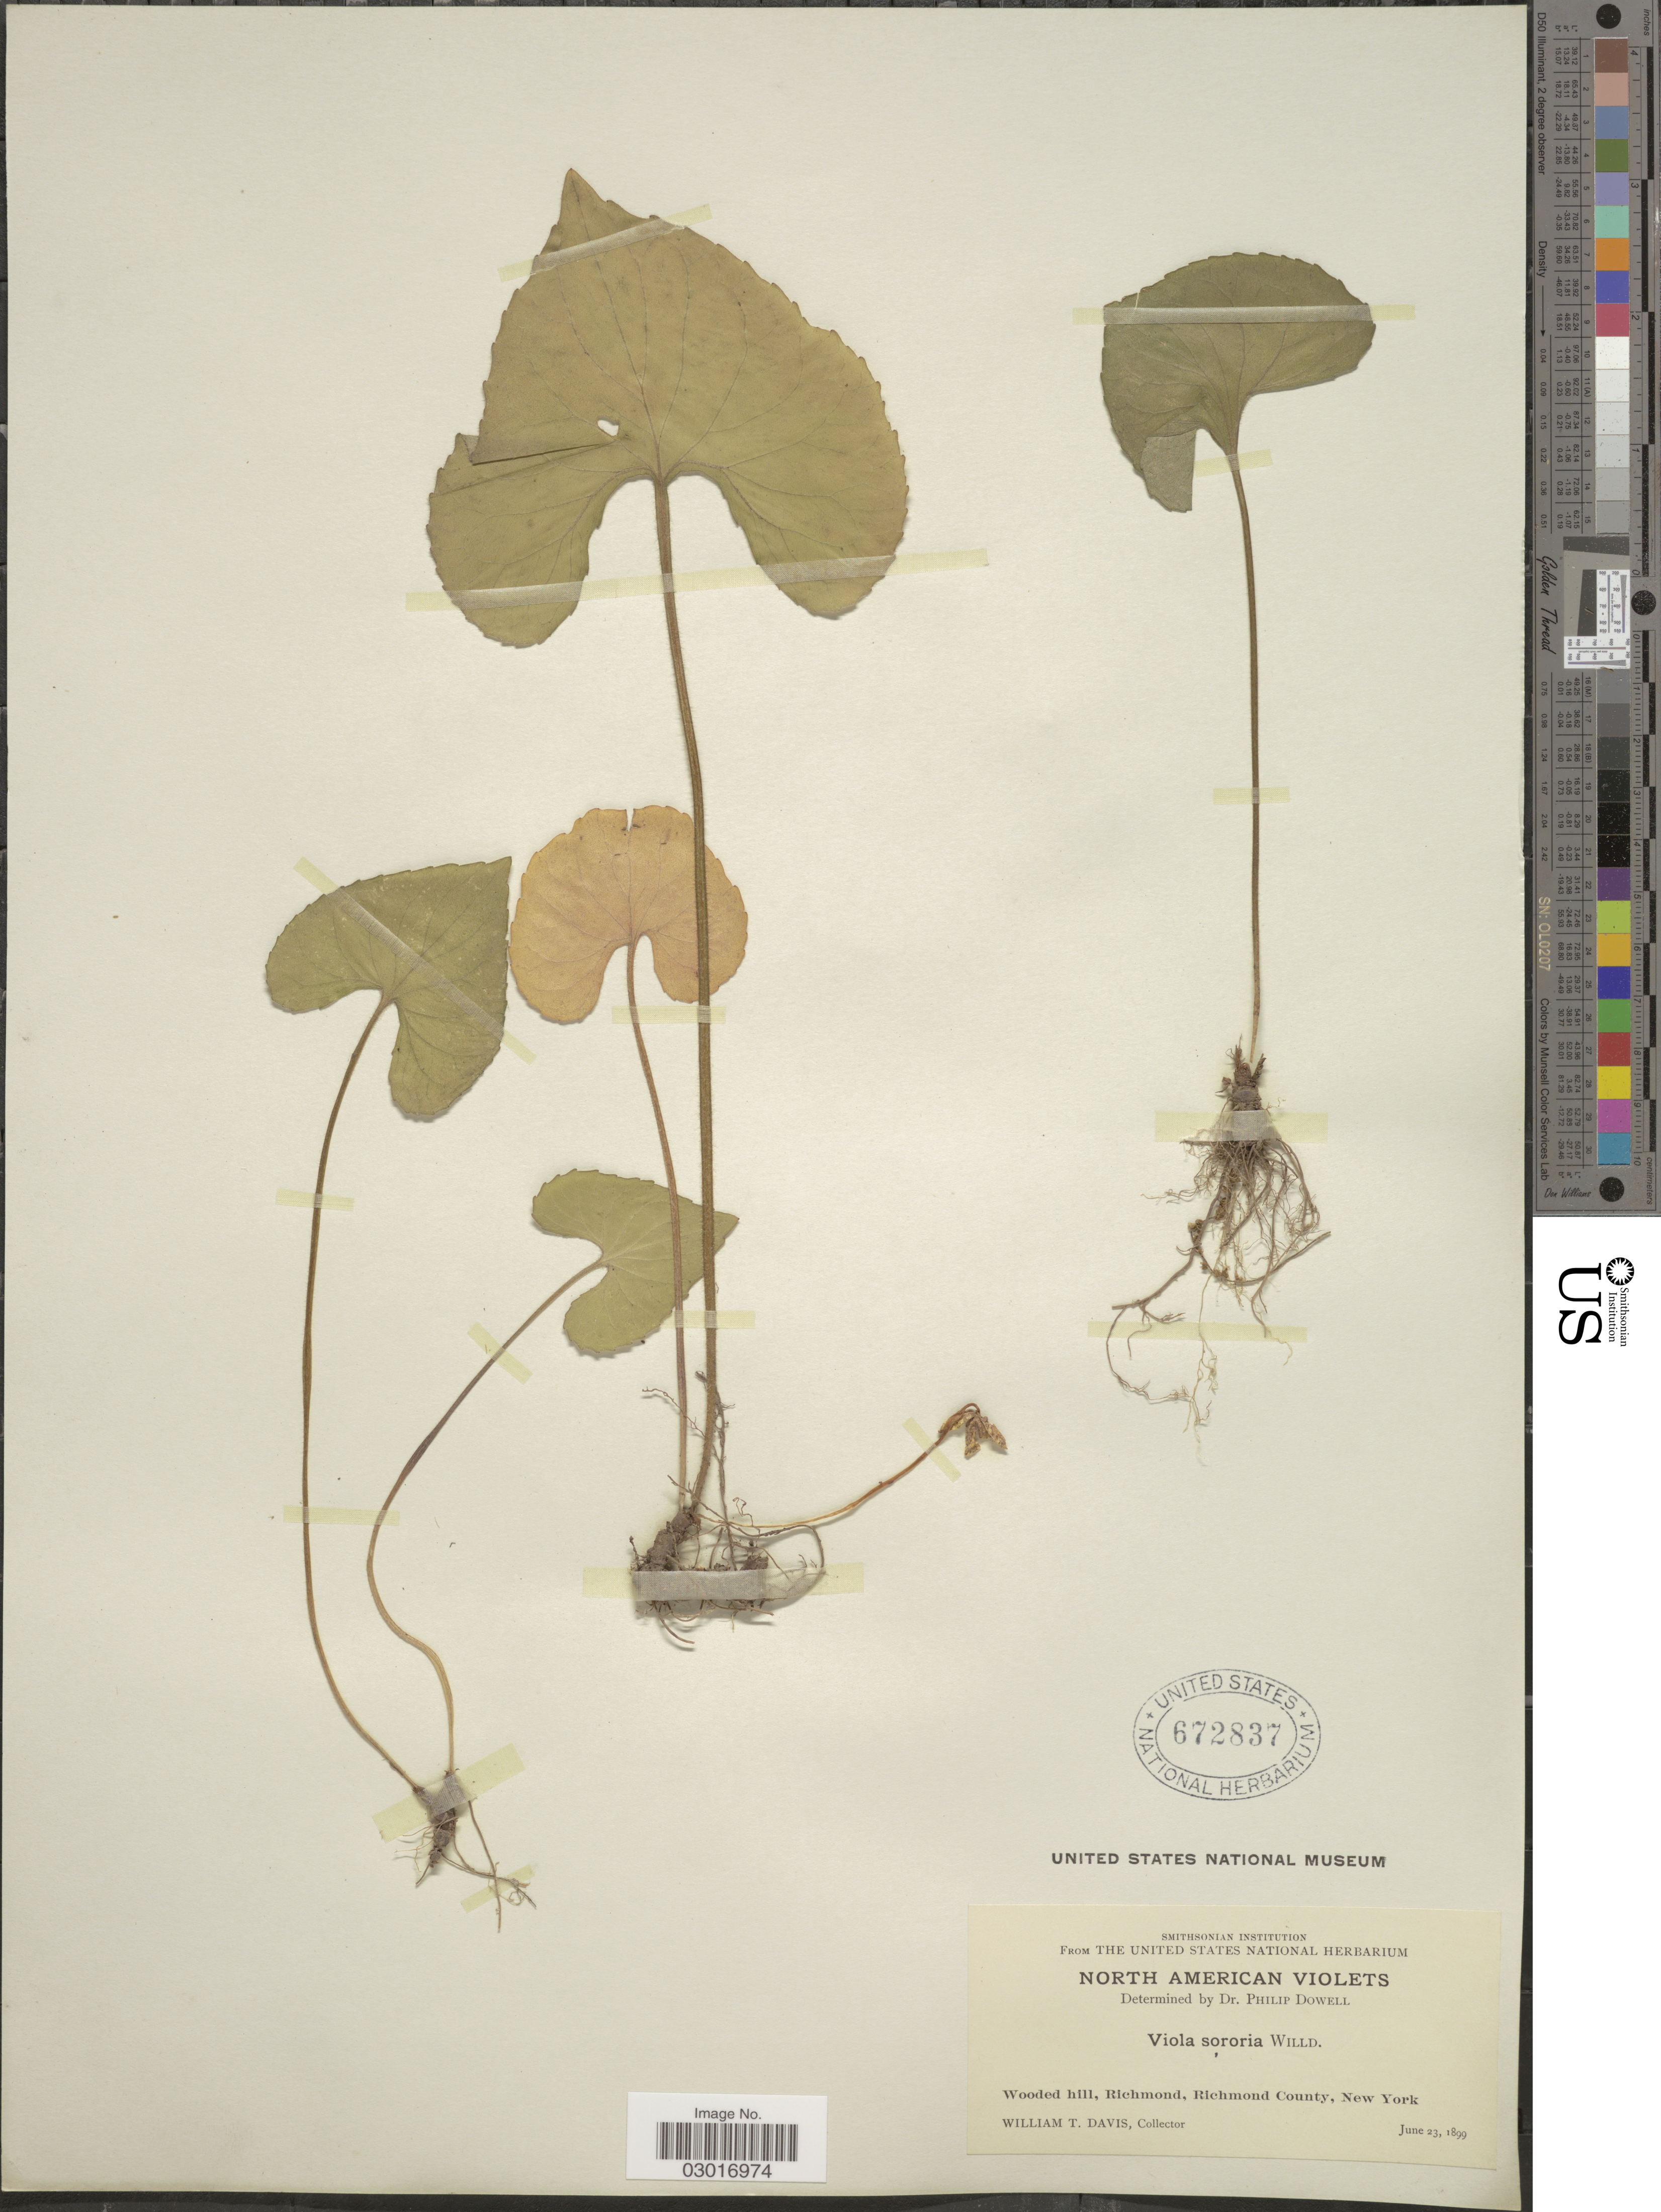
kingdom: Plantae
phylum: Tracheophyta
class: Magnoliopsida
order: Malpighiales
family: Violaceae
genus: Viola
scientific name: Viola sororia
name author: Willd.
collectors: W. Davis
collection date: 1899-06-23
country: United States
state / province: New York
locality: Wooded hill, Richmond County.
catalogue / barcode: US 672837